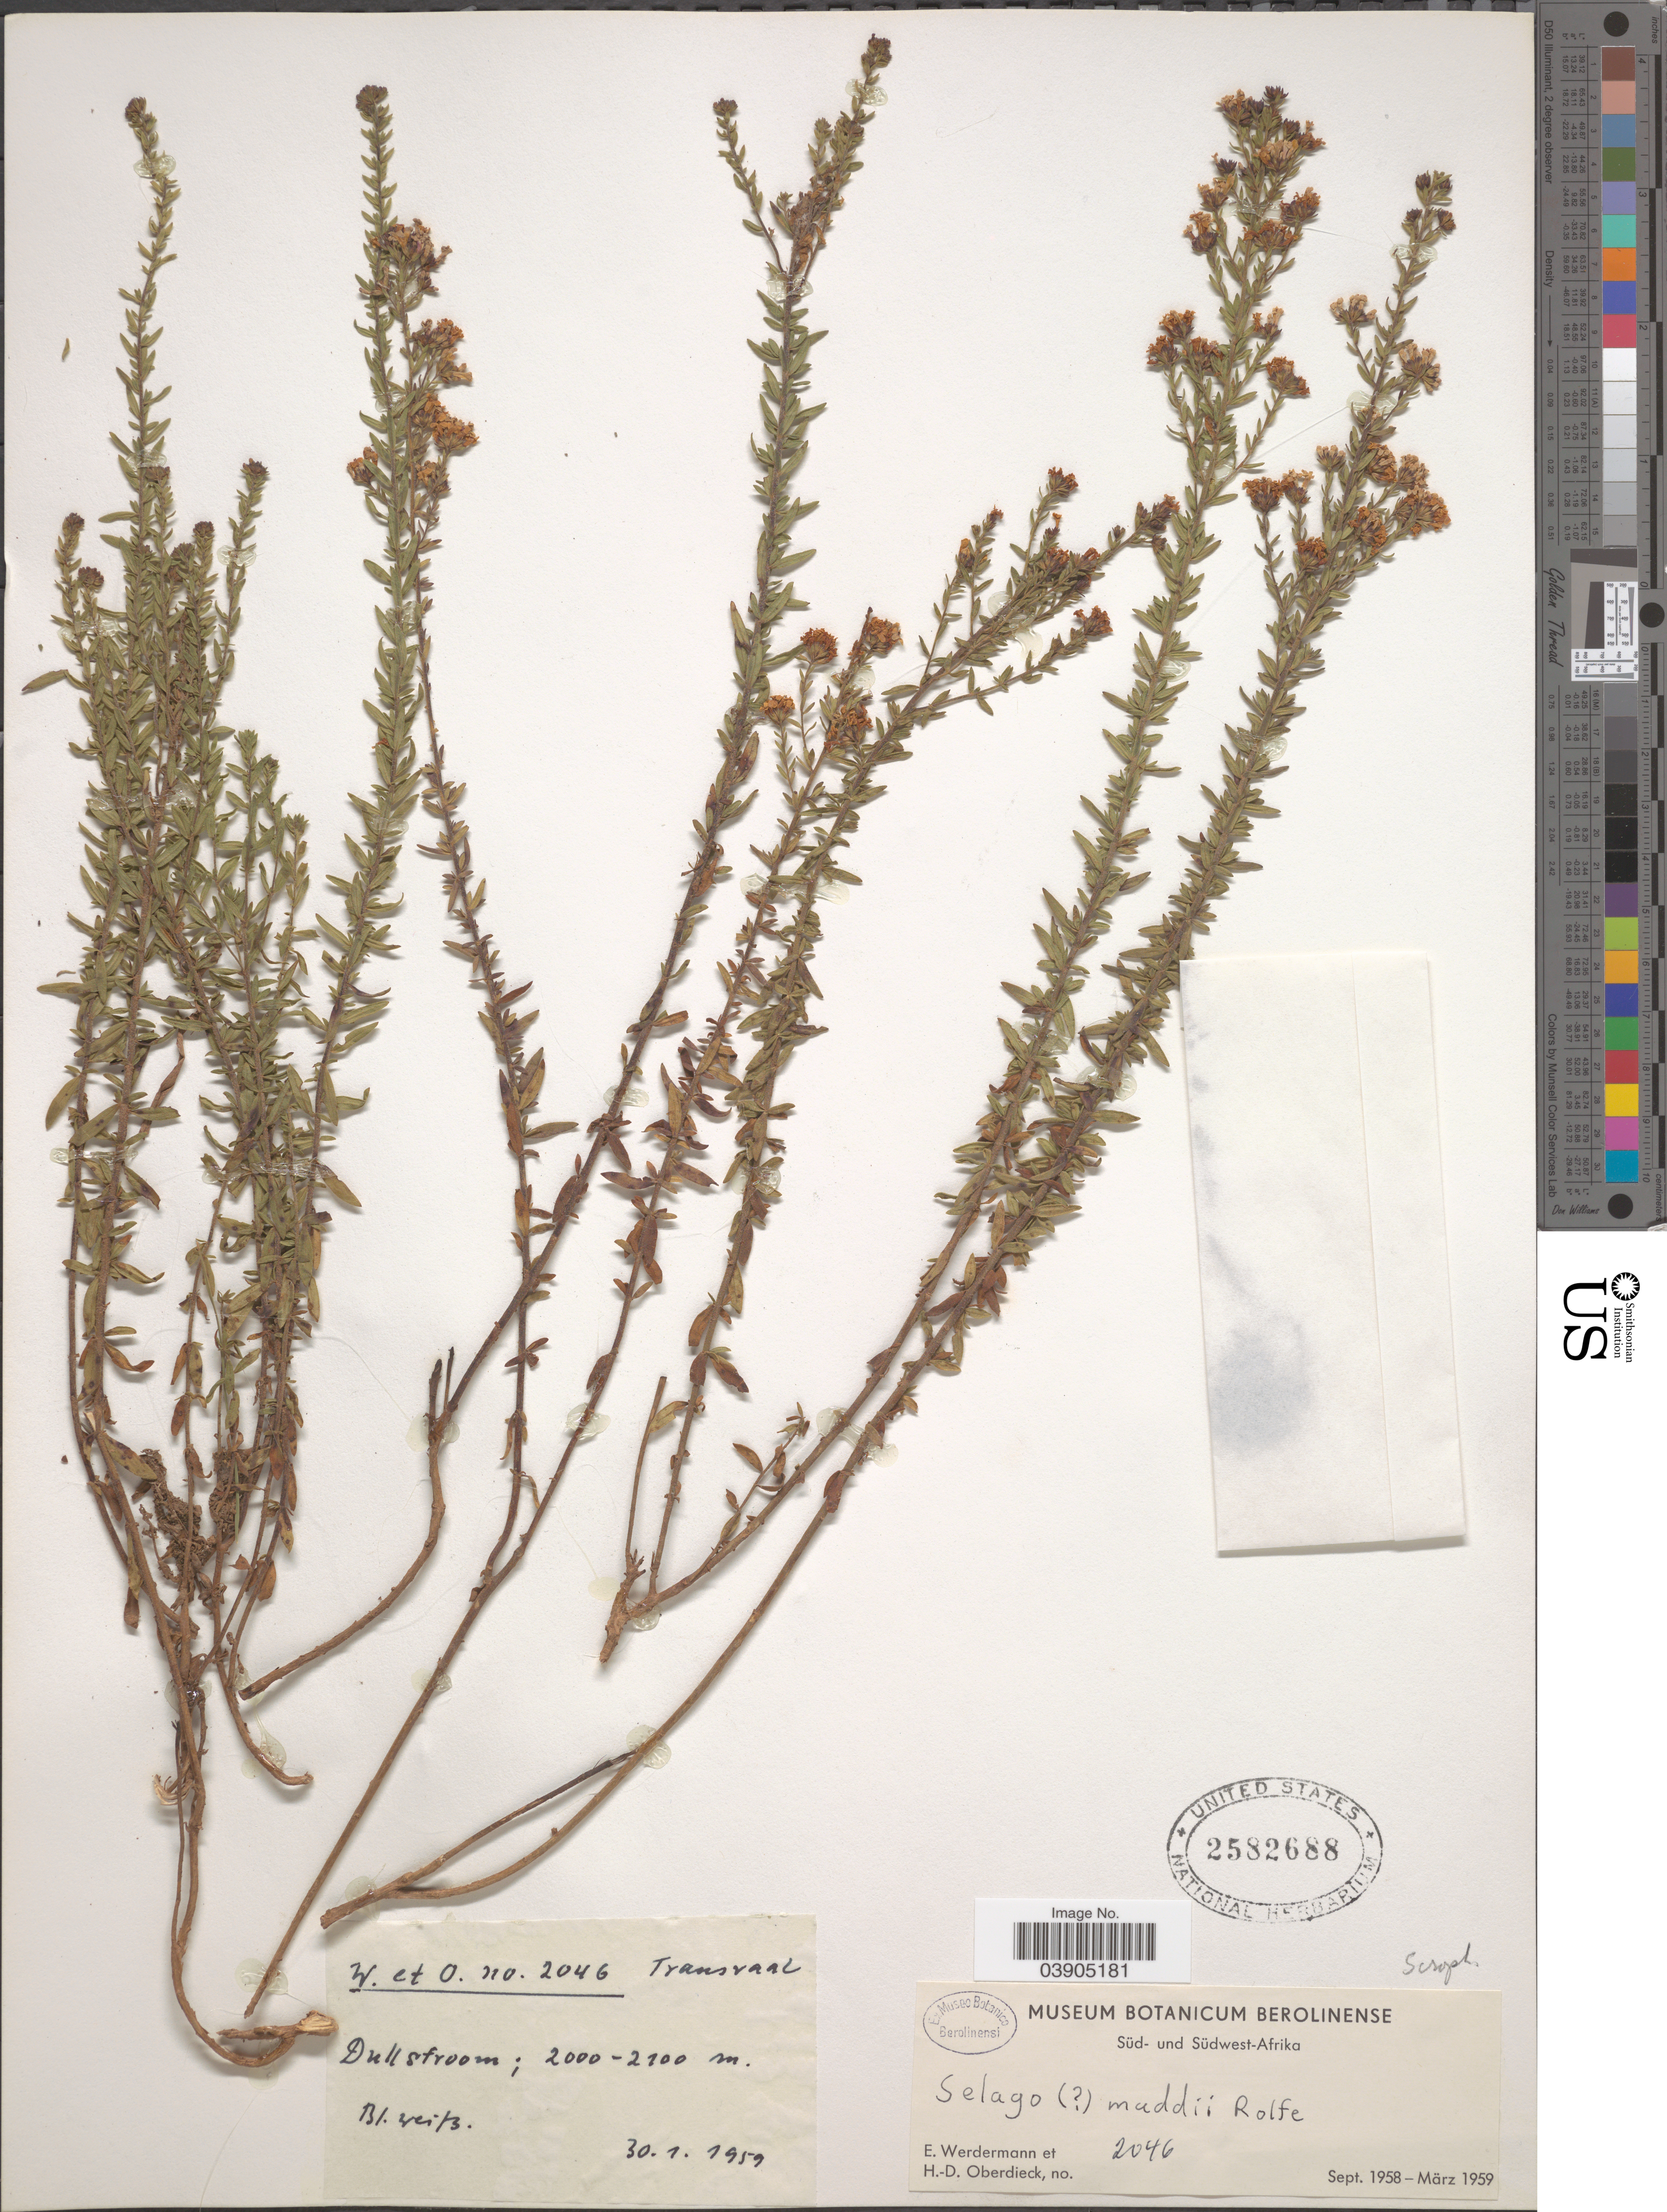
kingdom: Plantae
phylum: Tracheophyta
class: Magnoliopsida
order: Lamiales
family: Scrophulariaceae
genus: Selago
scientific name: Selago muddii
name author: Rolfe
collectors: E. Werdermann & H. Oberdieck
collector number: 2046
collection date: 1959-01-30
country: South Africa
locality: Transvaal. Dullstroom. Süd- und Südwest-Afrika.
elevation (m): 2000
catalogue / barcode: US 2582688